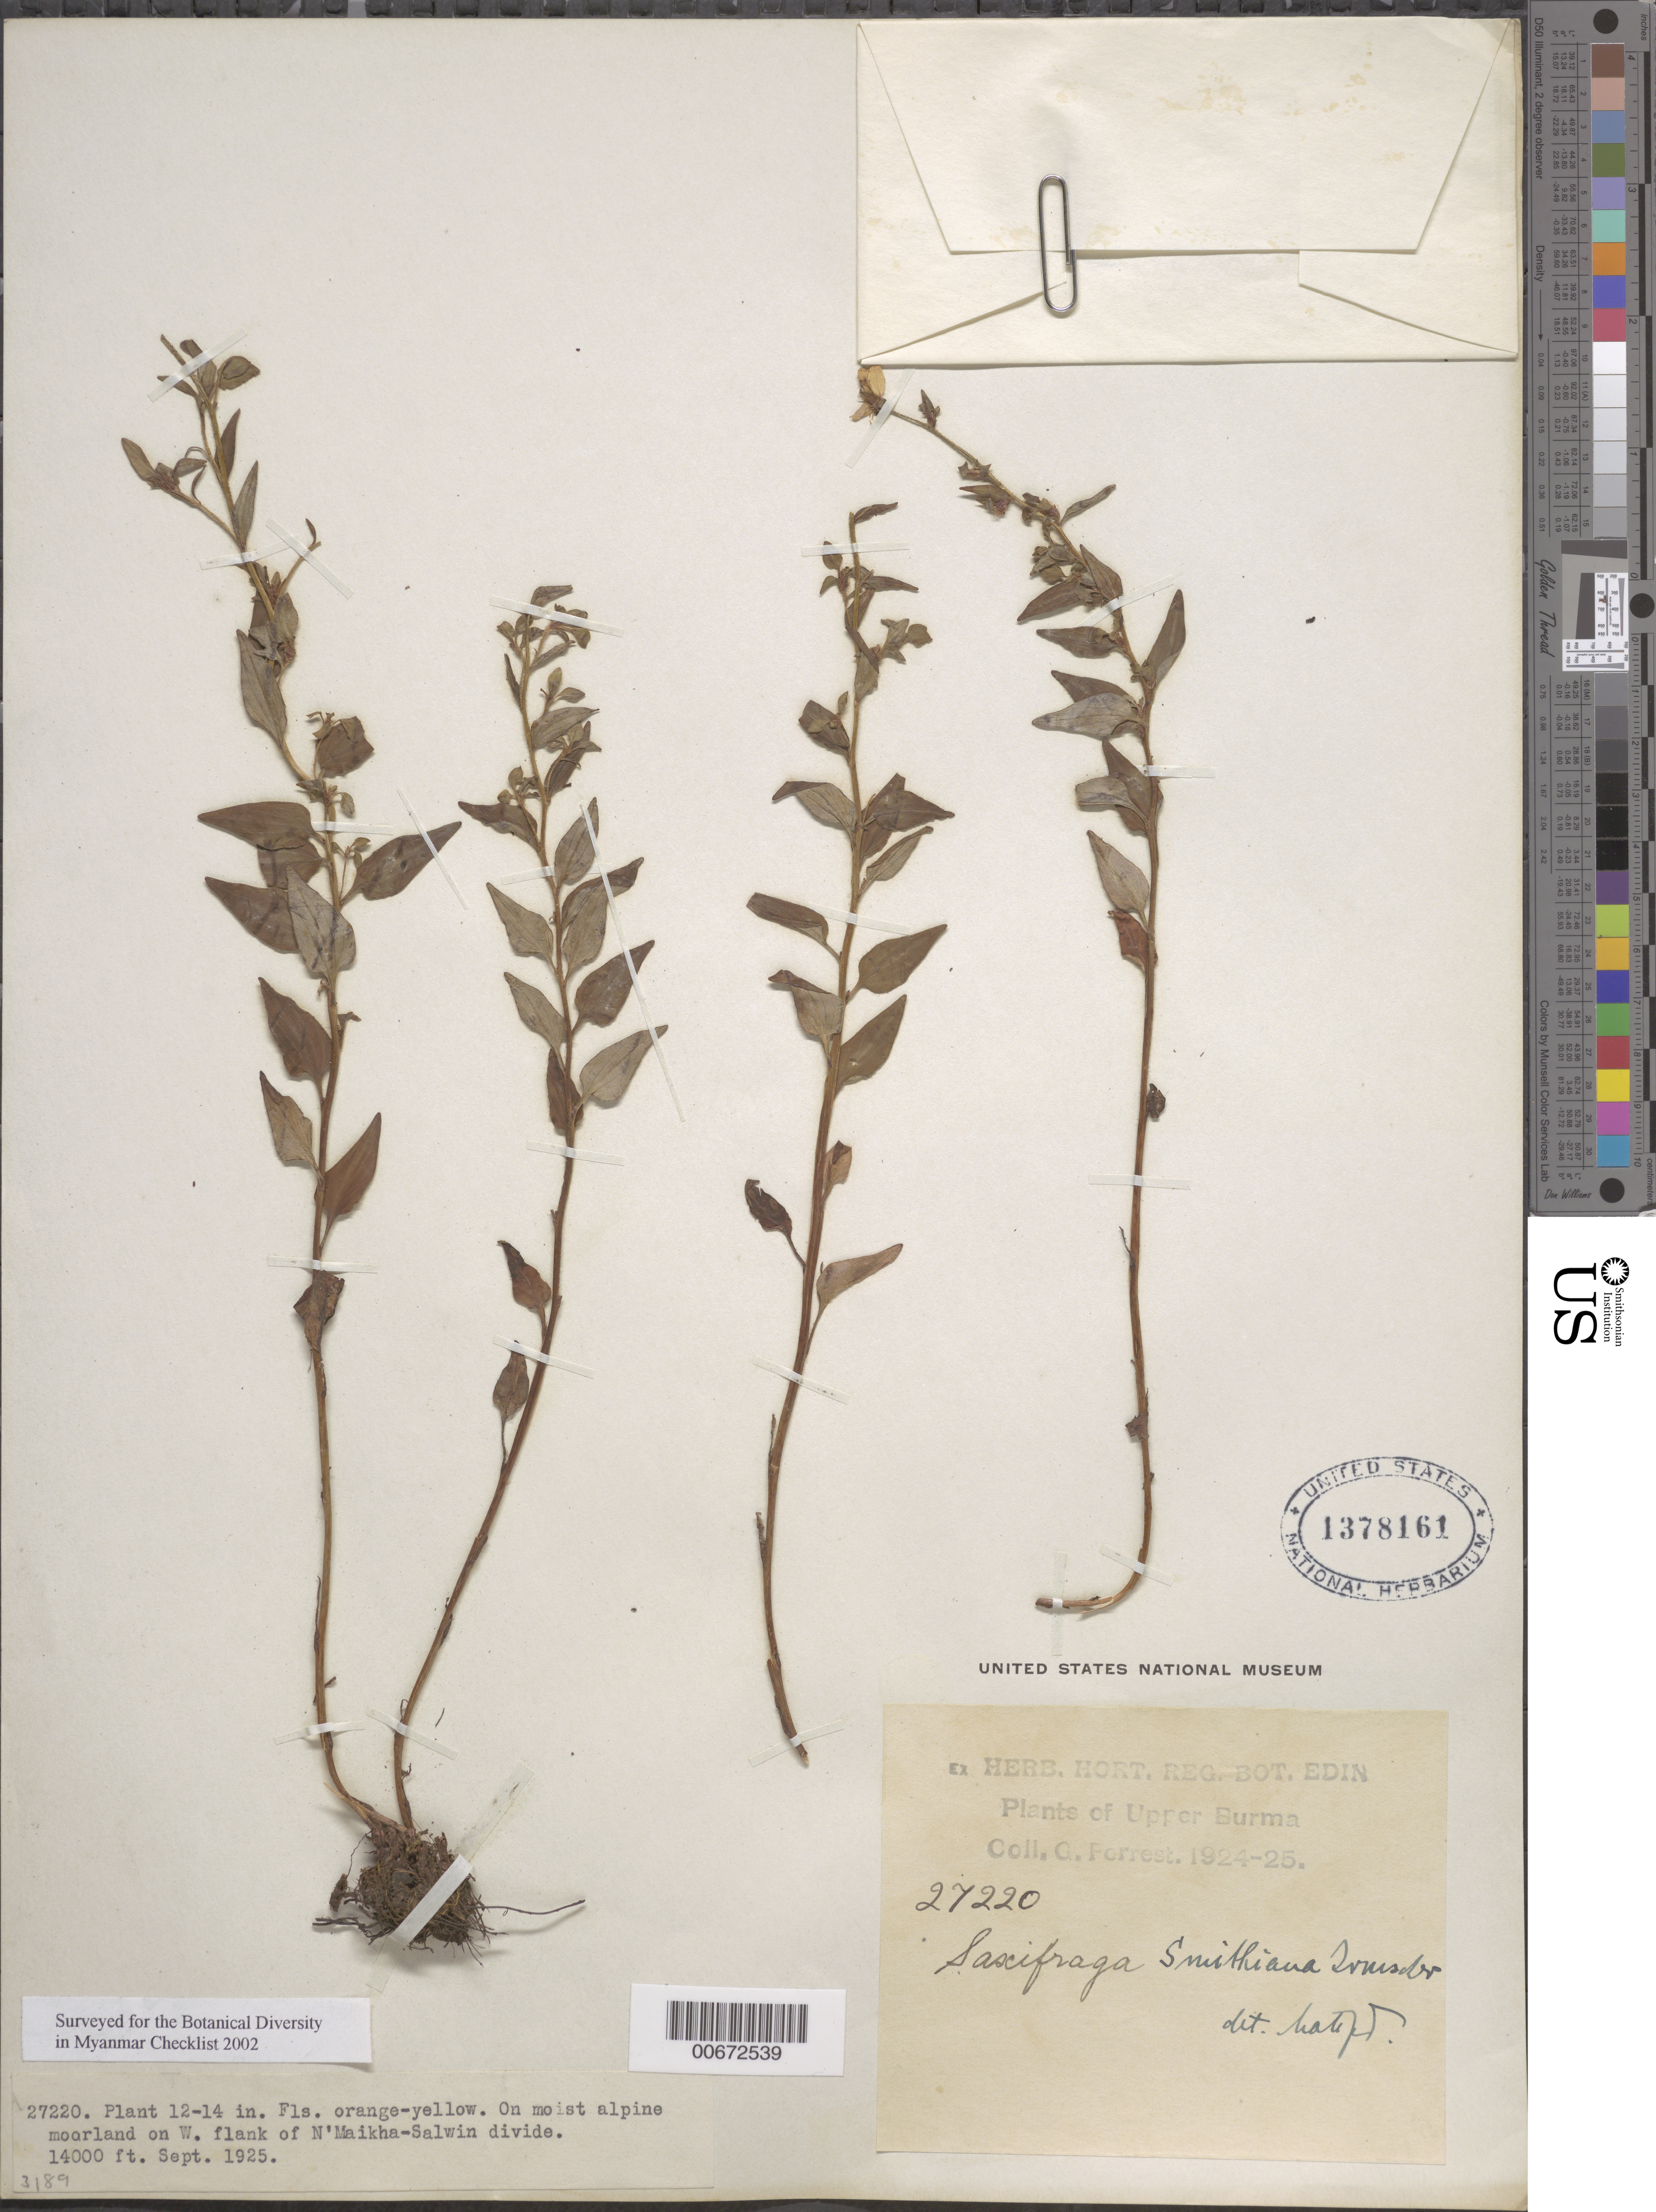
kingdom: Plantae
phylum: Tracheophyta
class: Magnoliopsida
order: Saxifragales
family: Saxifragaceae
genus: Saxifraga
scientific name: Saxifraga smithiana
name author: Irmsch.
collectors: G. Forrest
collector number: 27220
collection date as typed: Sep 1925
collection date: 1925-09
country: Myanmar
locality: Upper Burma, W flank of N'Maikha-Salwin Divide.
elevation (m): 4267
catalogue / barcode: US 1378161